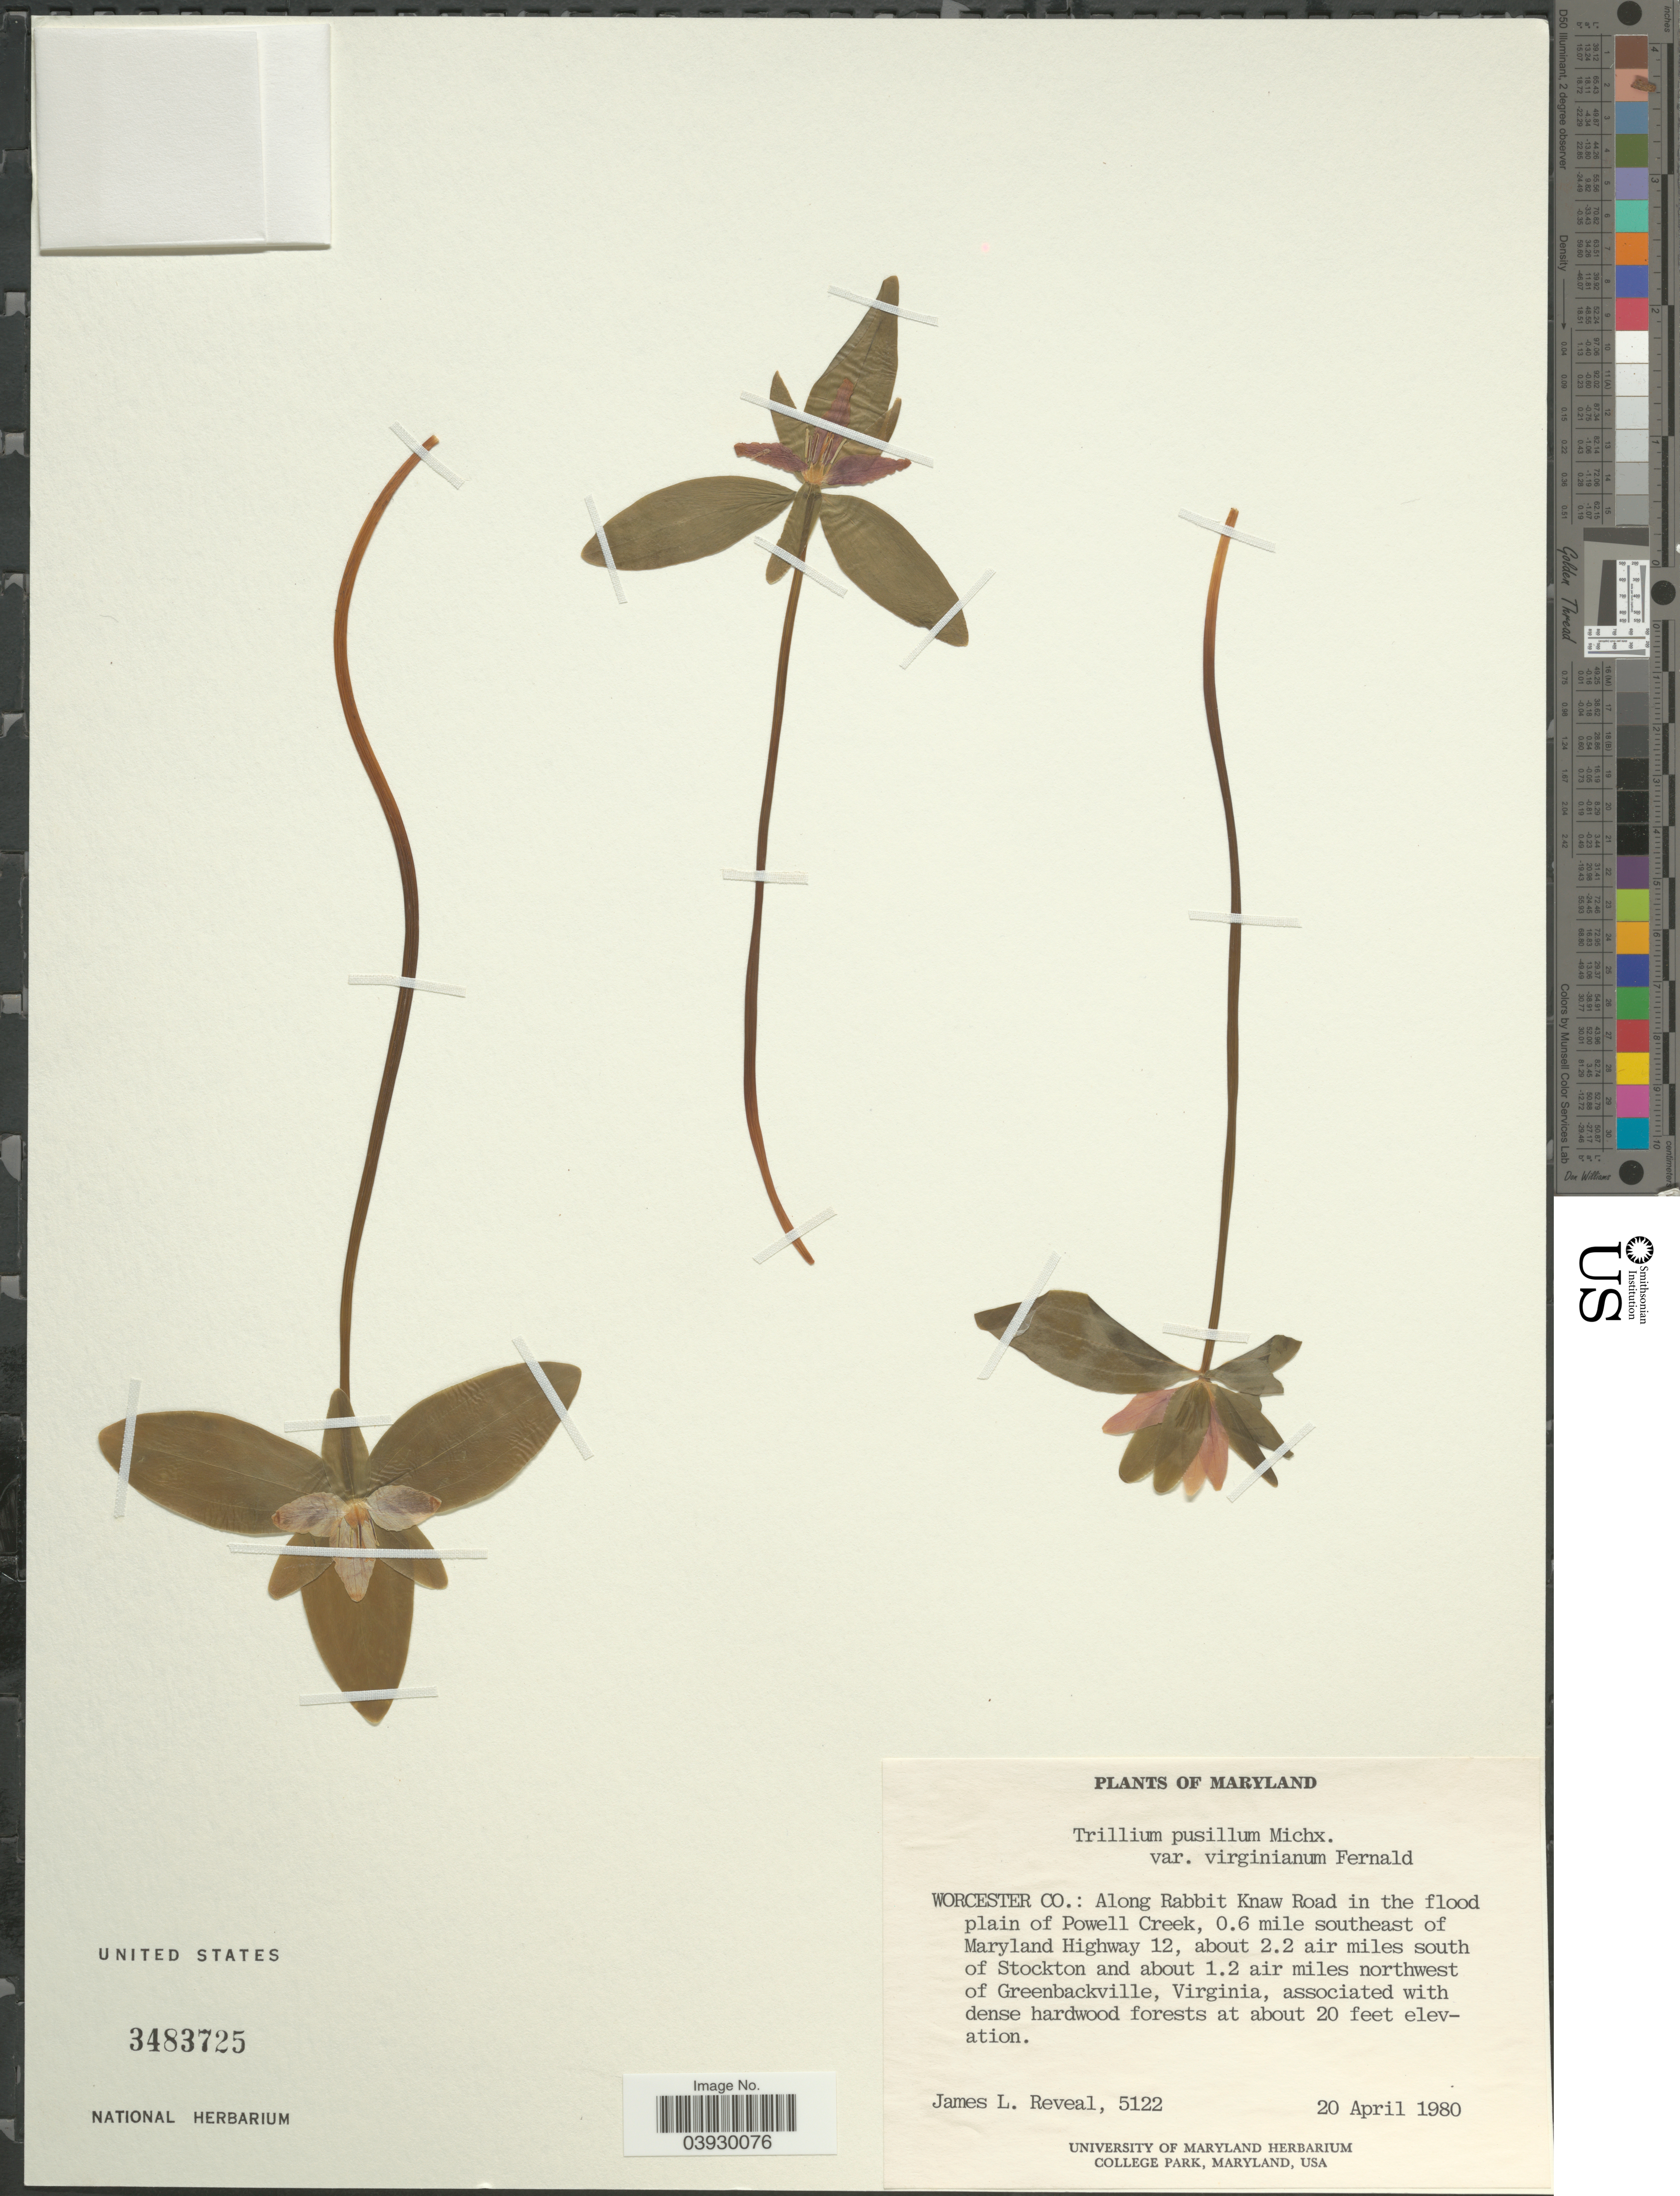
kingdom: Plantae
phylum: Tracheophyta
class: Liliopsida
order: Liliales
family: Melanthiaceae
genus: Trillium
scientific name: Trillium pusillum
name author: Michx.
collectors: J. L. Reveal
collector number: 5122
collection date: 1980-04-20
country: United States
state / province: Maryland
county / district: Worcester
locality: Worcester Co.: Along Rabbit Knaw Road in the flood plain of Powell Creek, 0.6 mile southeast of Maryland Highway 12, about 2.2 air miles south of Stockton and about 1.2 air miles northwest of Greenbackville, Virginia.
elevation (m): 6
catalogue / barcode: US 3483725